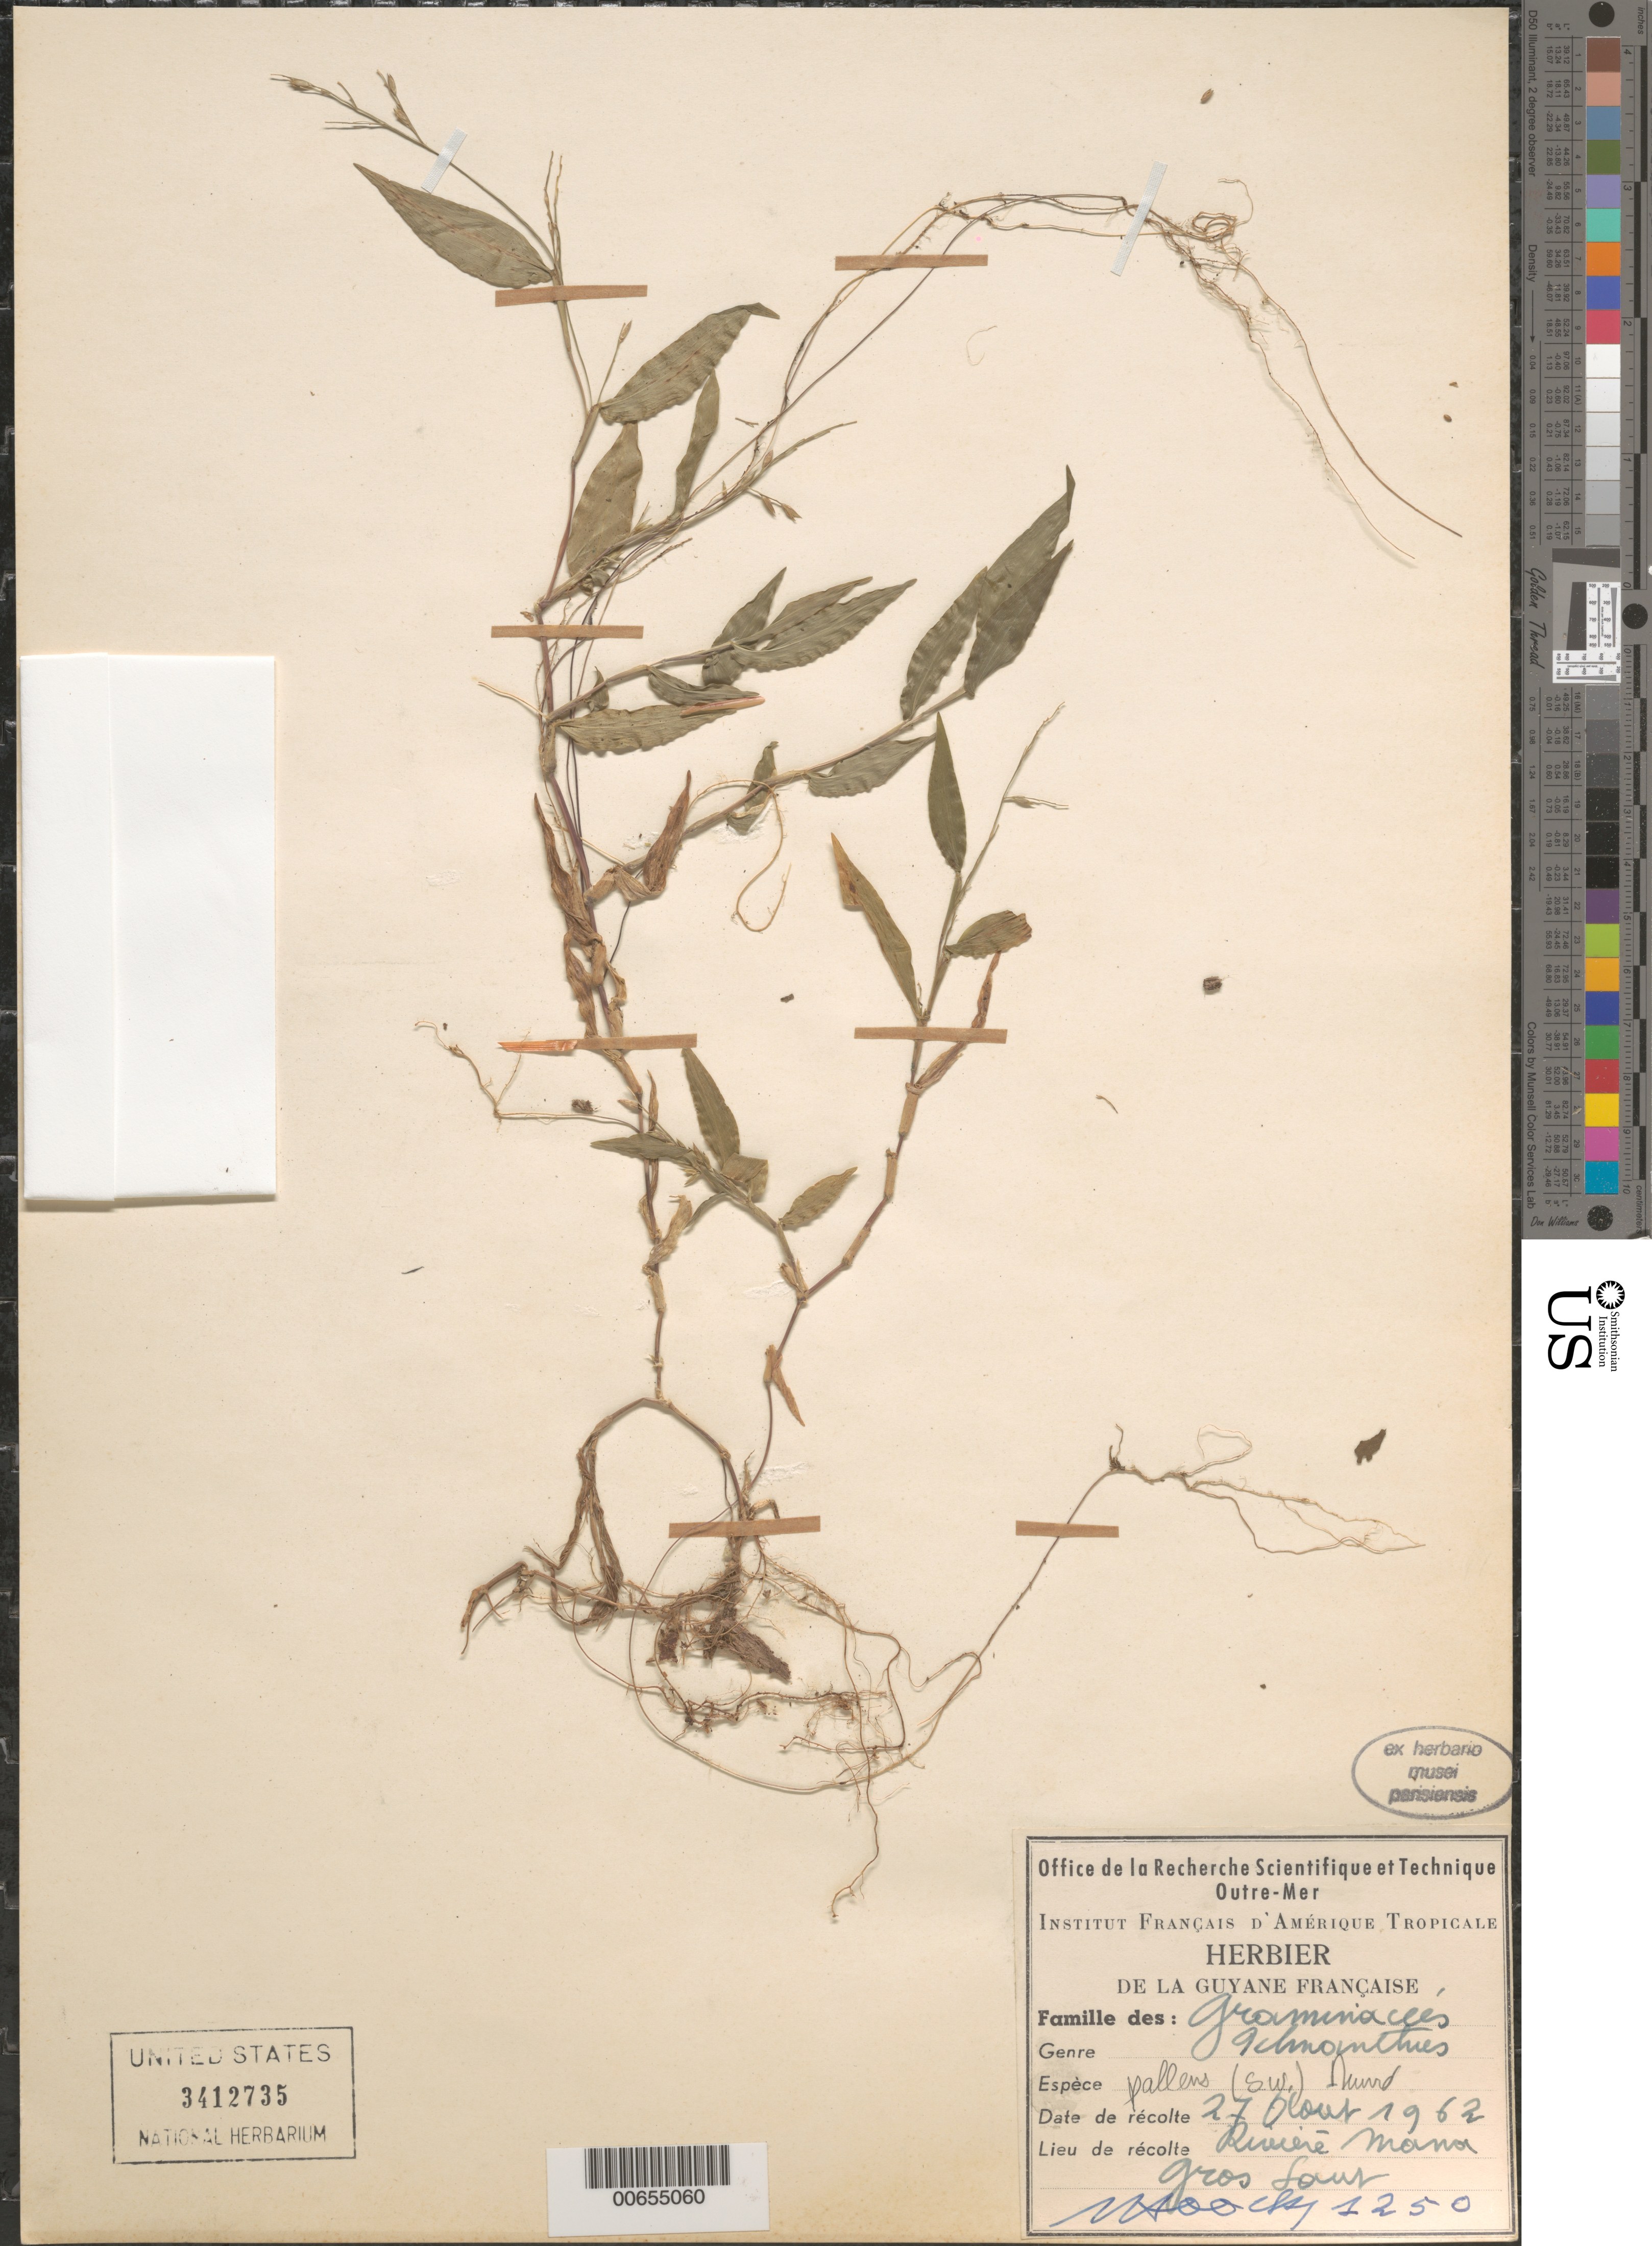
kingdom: Plantae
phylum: Tracheophyta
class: Liliopsida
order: Poales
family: Poaceae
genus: Ichnanthus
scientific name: Ichnanthus pallens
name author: (Sw.) Munro ex Benth.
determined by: Judziewicz, E. J.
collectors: J. Hoock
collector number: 1250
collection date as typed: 27-Aug-62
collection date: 1962-08-27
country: French Guiana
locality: Rivière Mana, Gros Saut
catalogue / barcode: US 3412735